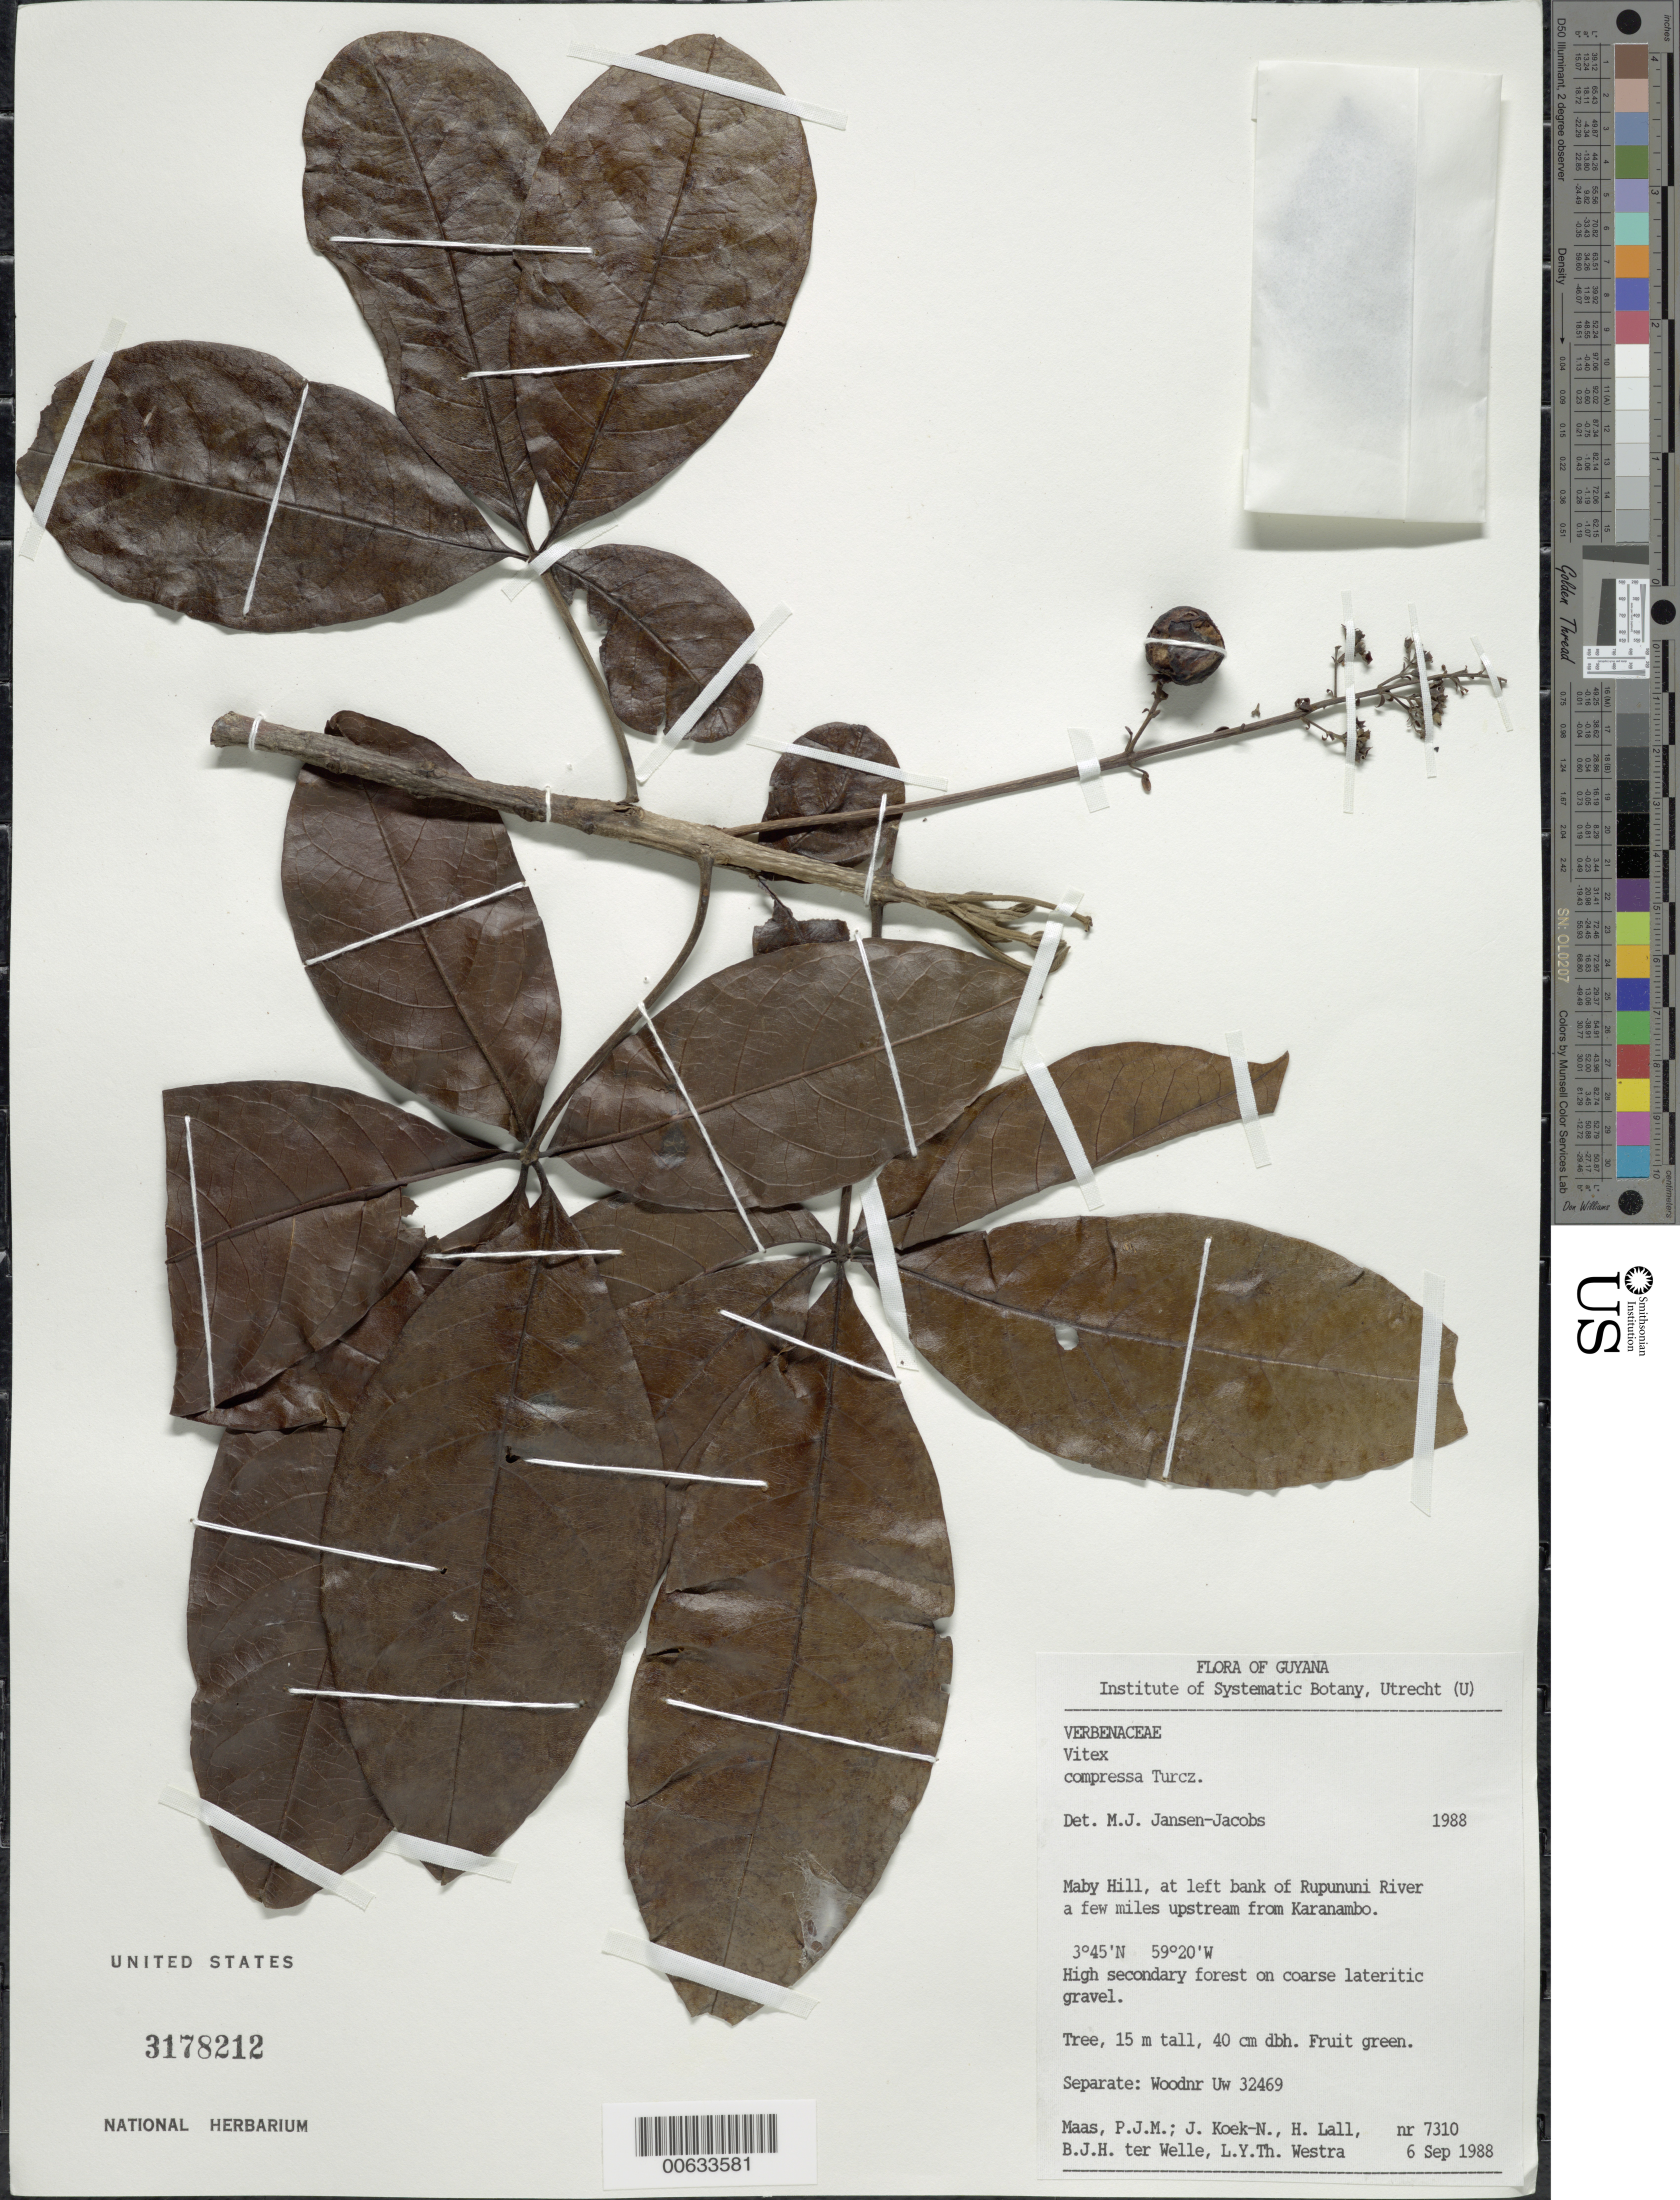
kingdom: Plantae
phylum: Tracheophyta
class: Magnoliopsida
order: Lamiales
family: Lamiaceae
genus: Vitex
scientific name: Vitex compressa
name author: Turcz.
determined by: Jansen-Jacobs, M. J., (U), Nationaal Herbarium Nederland, Utrecht University branch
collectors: P. Maas, J. Koek-Noorman, H. Lall, B. Welle & L. Y. T. Westra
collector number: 7310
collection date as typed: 6-Sep-88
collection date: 1988-09-06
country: Guyana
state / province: U. Takutu-U. Essequibo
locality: Maby Hill, at left bank of Rupununi River a few miles upstream from Karanambo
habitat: High secondary forest on coarse lateritic gravel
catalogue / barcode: US 3178212